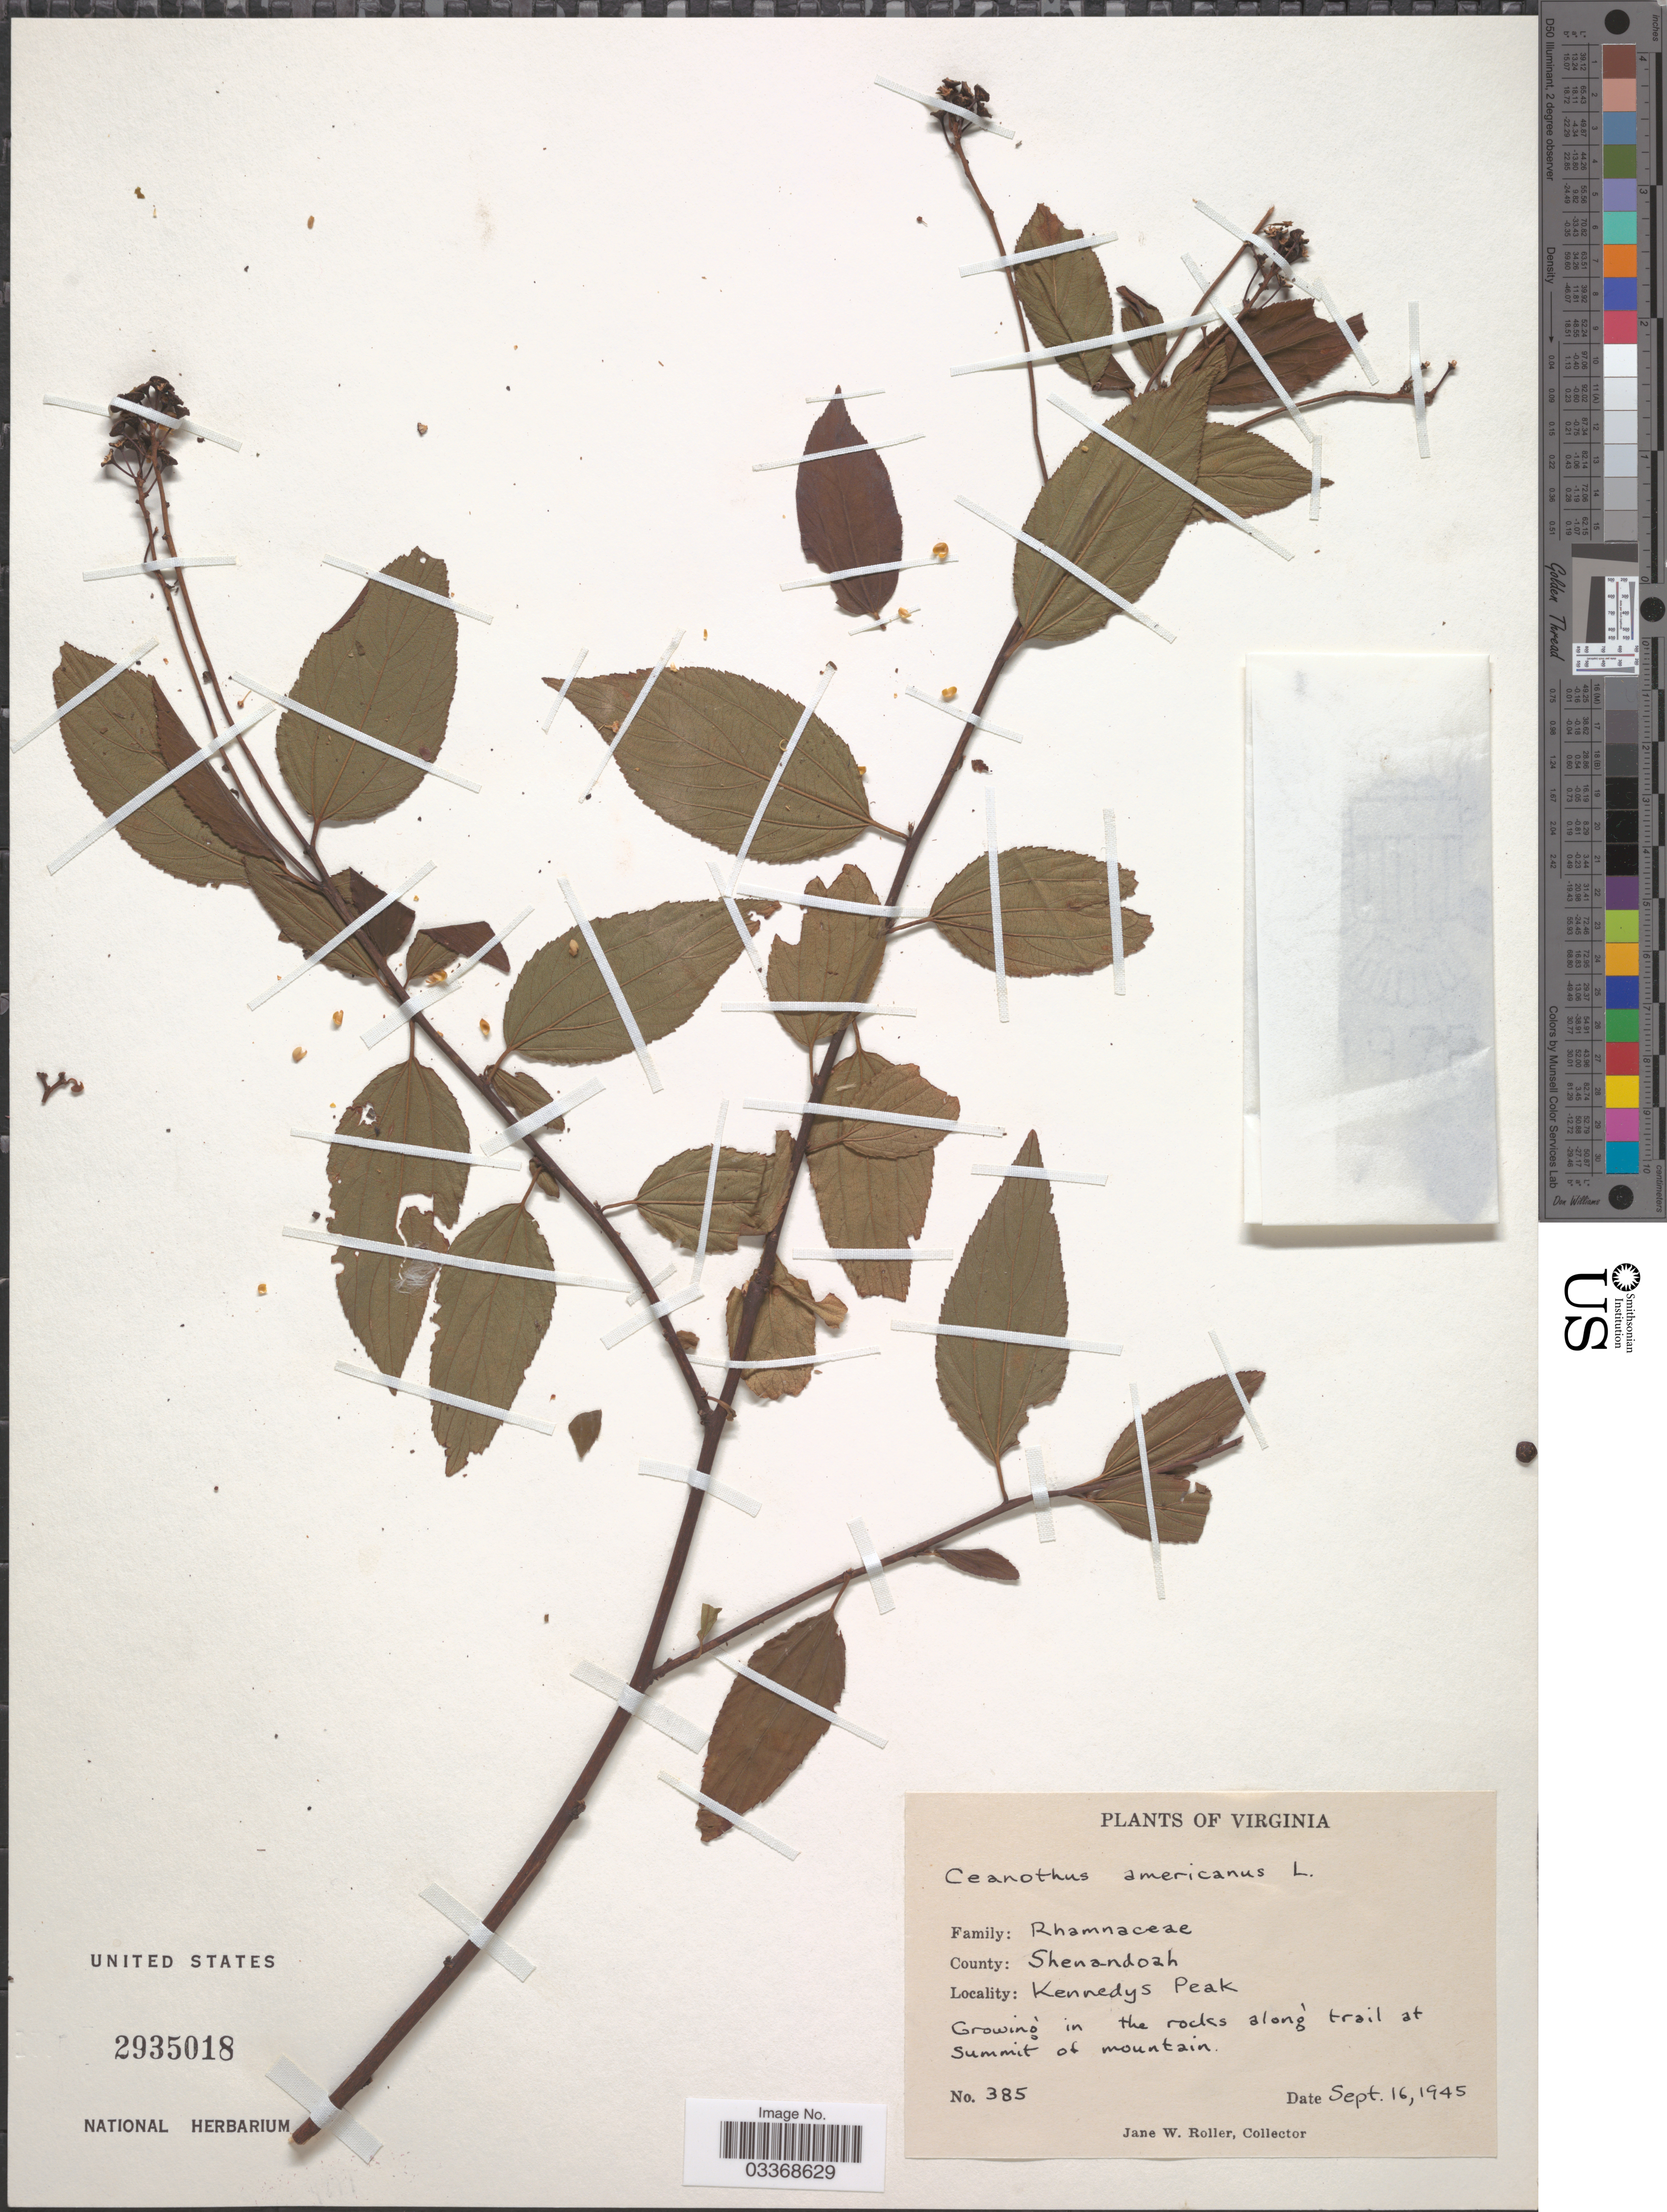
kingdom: Plantae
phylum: Tracheophyta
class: Magnoliopsida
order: Rosales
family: Rhamnaceae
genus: Ceanothus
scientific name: Ceanothus americanus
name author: L.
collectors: J. W. Roller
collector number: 385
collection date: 1945-09-16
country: United States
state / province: Virginia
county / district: Shenandoah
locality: County: Shenandoah. Kennedys Peak. In the rocks along trail at Summit of mountain.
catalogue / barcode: US 2935018